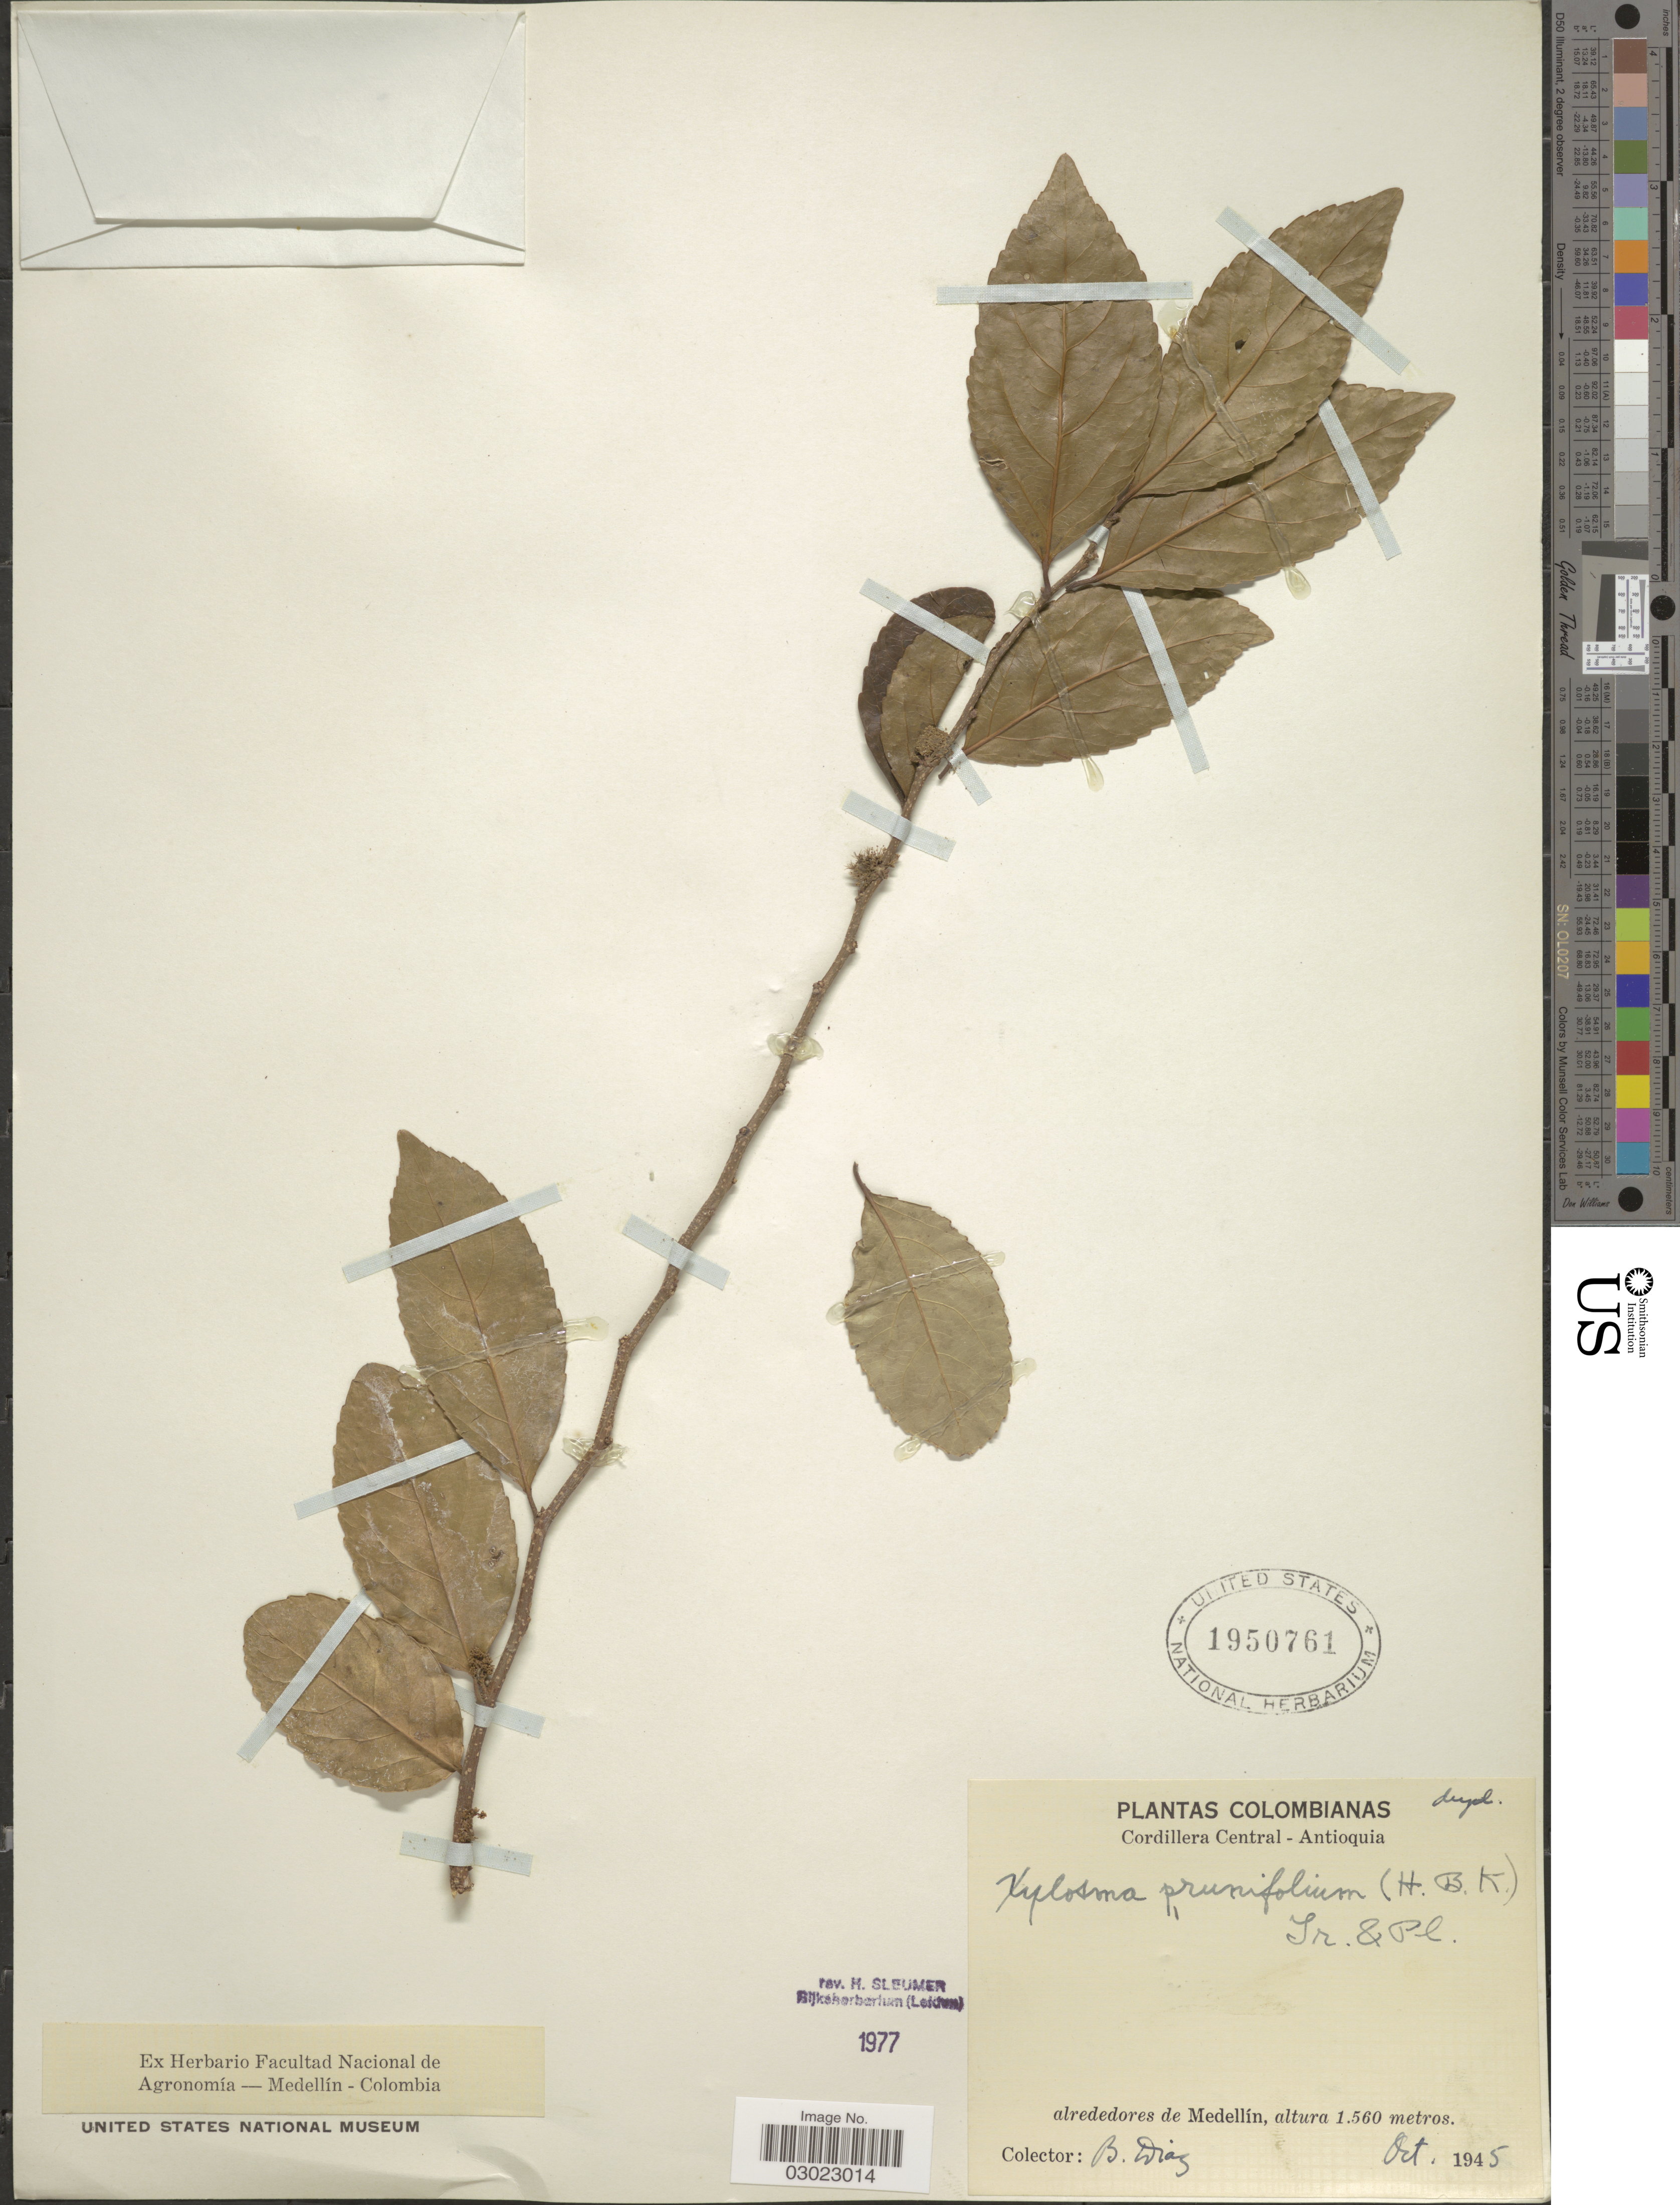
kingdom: Plantae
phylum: Tracheophyta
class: Magnoliopsida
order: Malpighiales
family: Salicaceae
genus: Xylosma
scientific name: Xylosma prunifolia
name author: (Kunth) Triana & Planch.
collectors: B. Diaz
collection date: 1945-10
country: Colombia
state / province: Antioquia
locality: Cordillera Central. Alrededores de Medellín.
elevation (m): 1560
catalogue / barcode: US 1950761